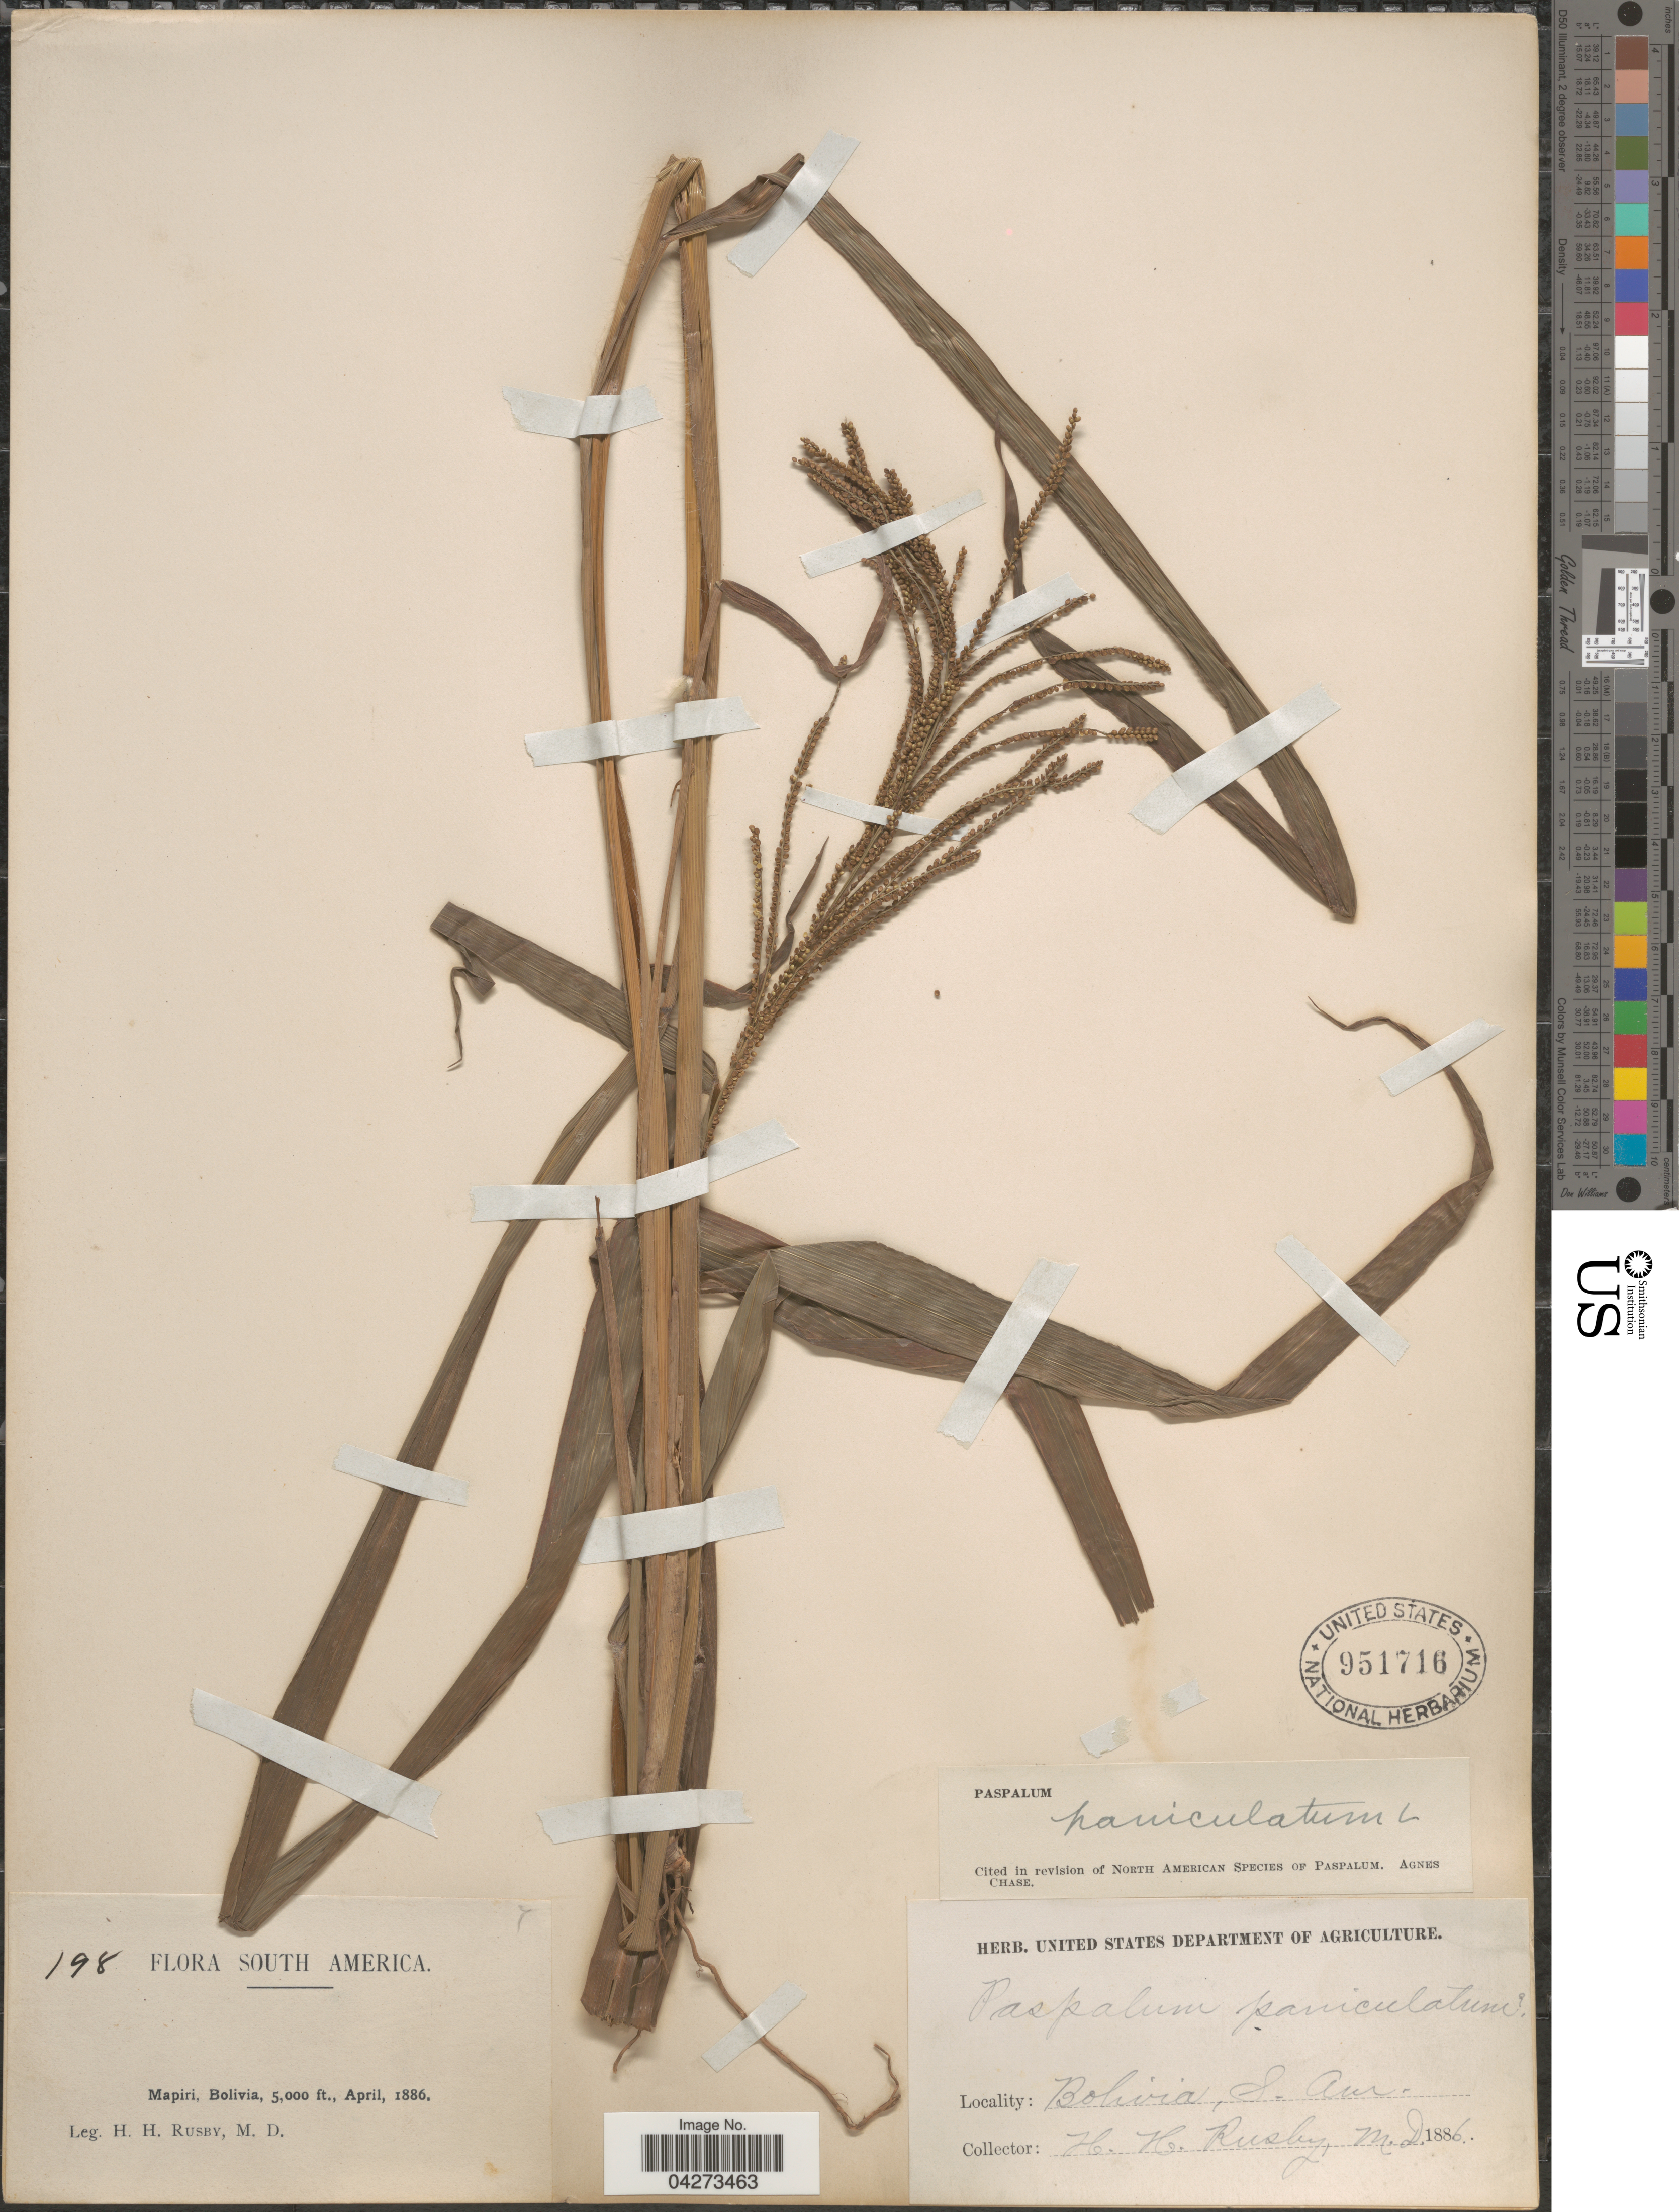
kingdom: Plantae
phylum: Tracheophyta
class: Liliopsida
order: Poales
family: Poaceae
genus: Paspalum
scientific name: Paspalum paniculatum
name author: L.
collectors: H. H. Rusby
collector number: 198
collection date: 1886-04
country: Bolivia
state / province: La Páz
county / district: Larecaja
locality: Mapiri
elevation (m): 1524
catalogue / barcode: US 951716